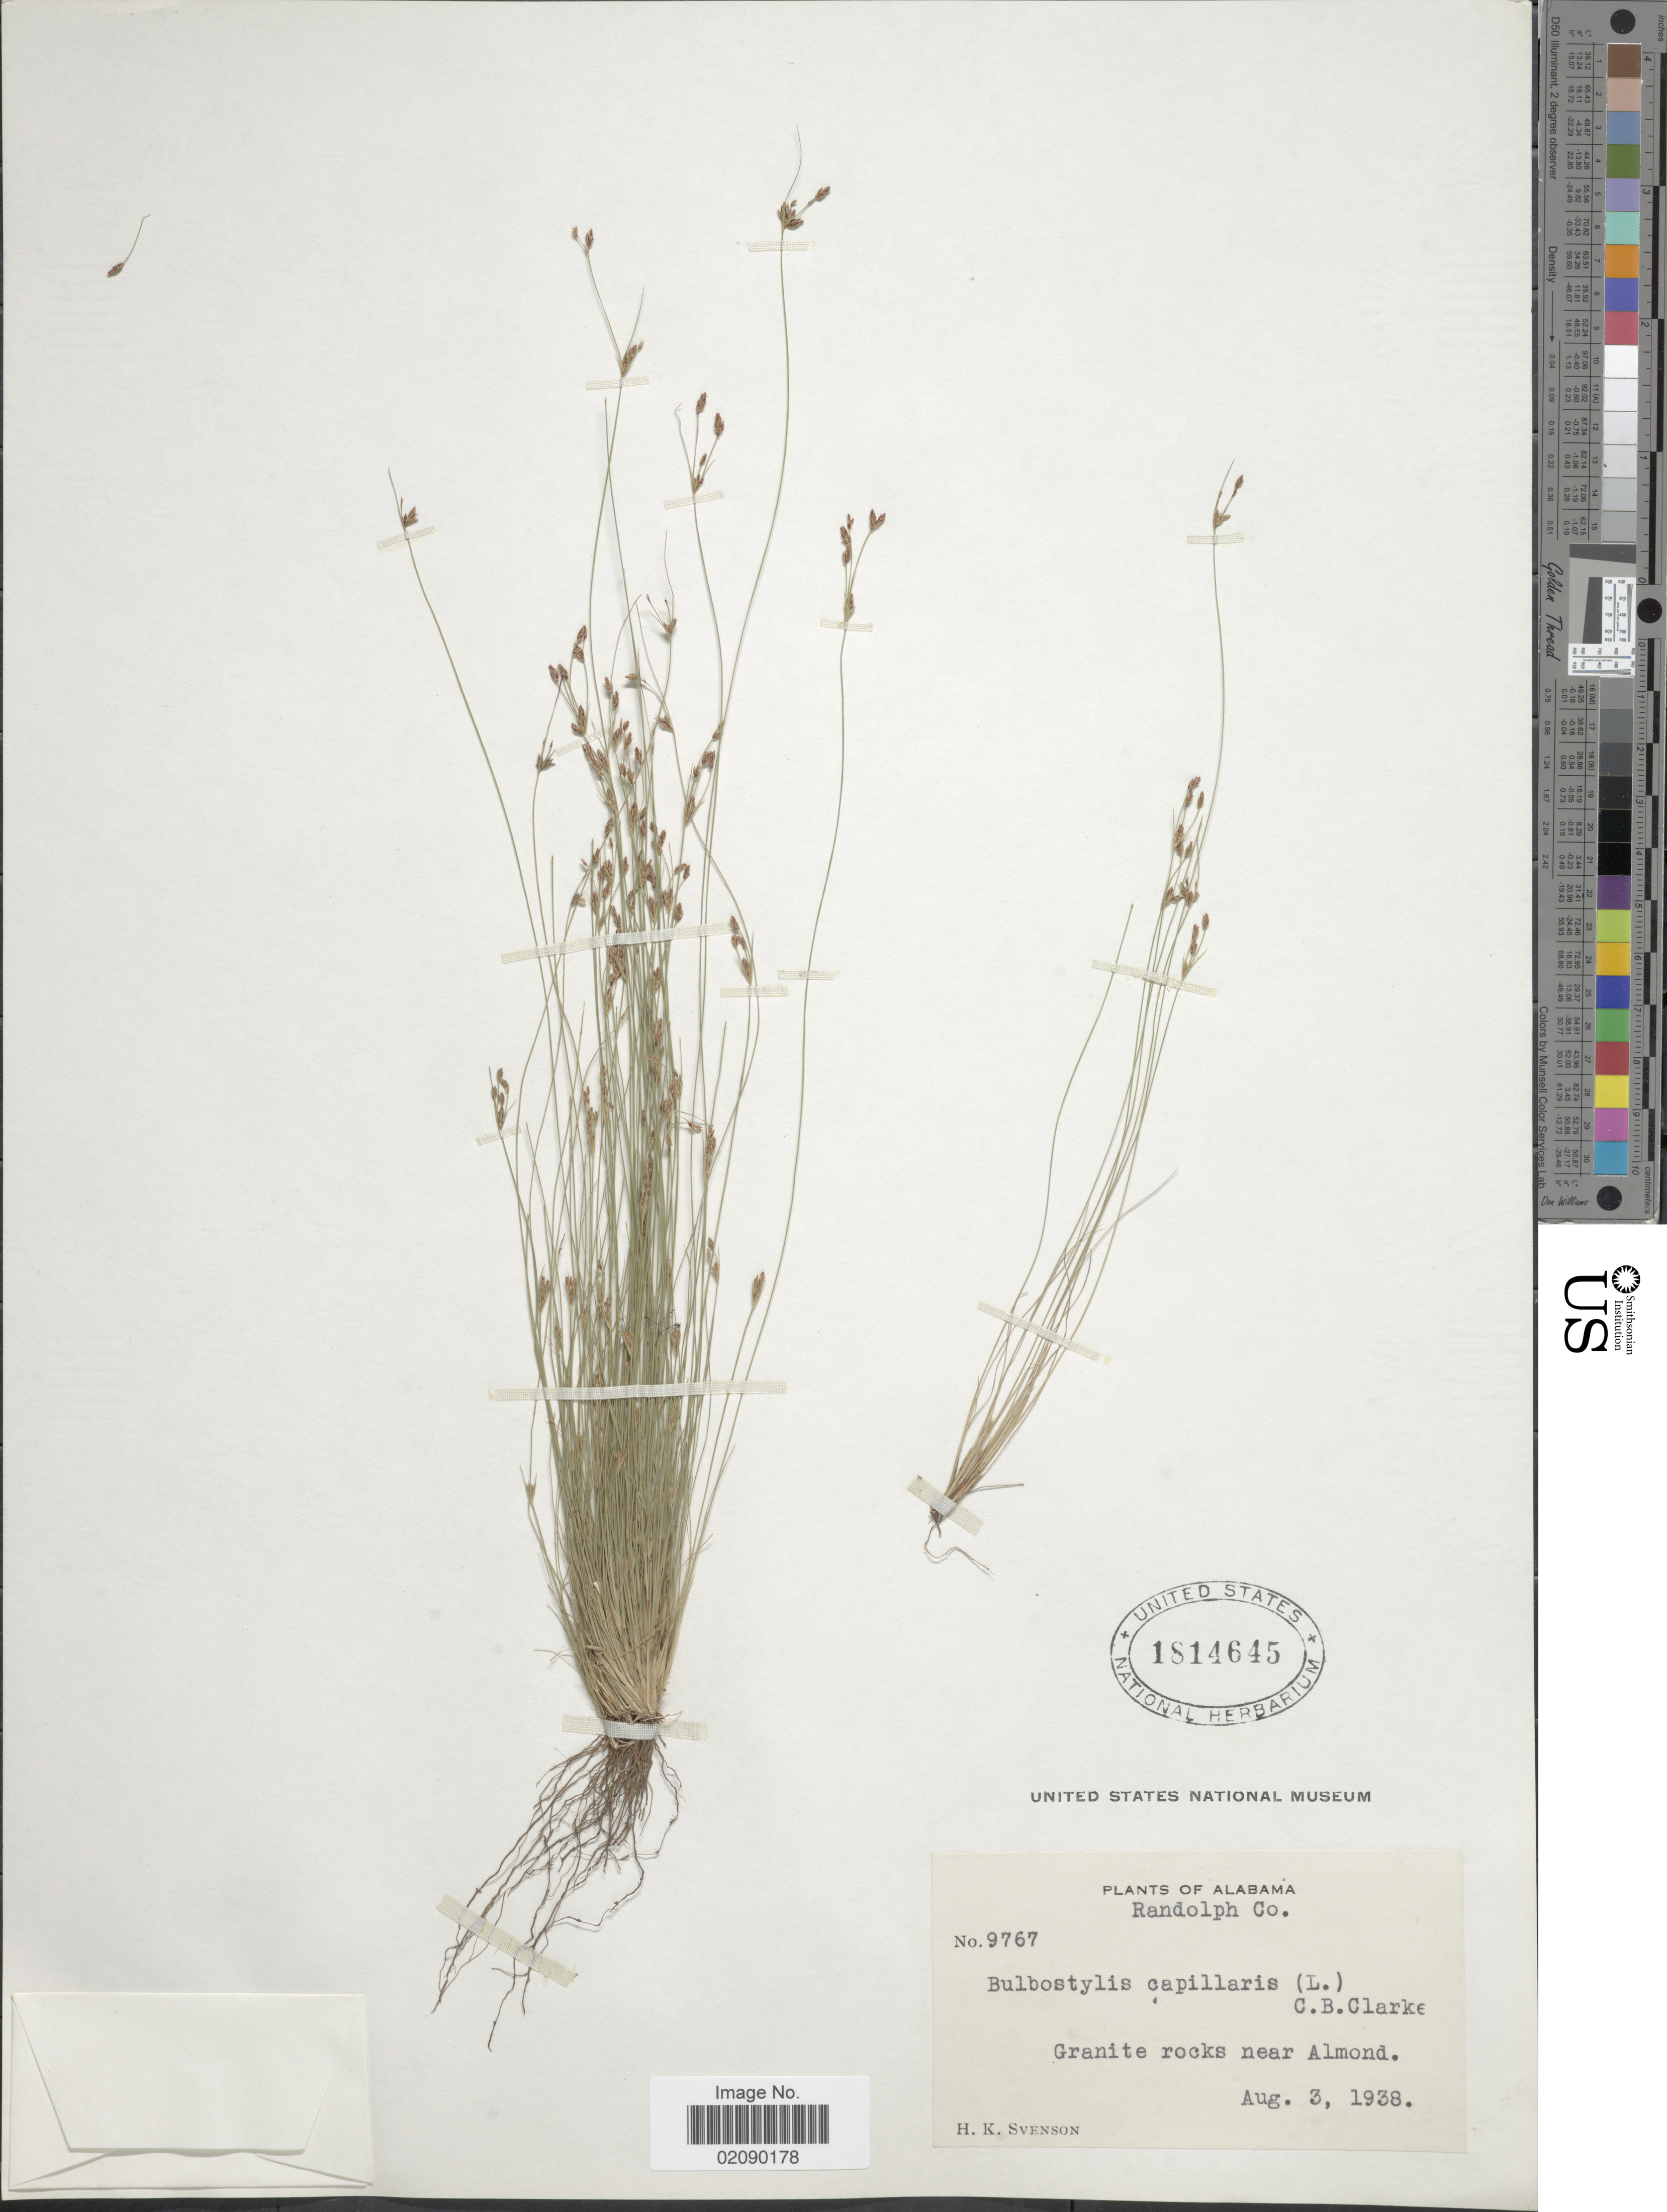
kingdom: Plantae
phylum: Tracheophyta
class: Liliopsida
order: Poales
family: Cyperaceae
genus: Bulbostylis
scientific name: Bulbostylis capillaris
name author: (L.) Kunth ex C.B. Clarke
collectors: H. K. Svenson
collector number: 9767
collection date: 1938-08-03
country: United States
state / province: Alabama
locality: Randolph Co, Granite rocks near Almond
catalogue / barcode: US 1814645